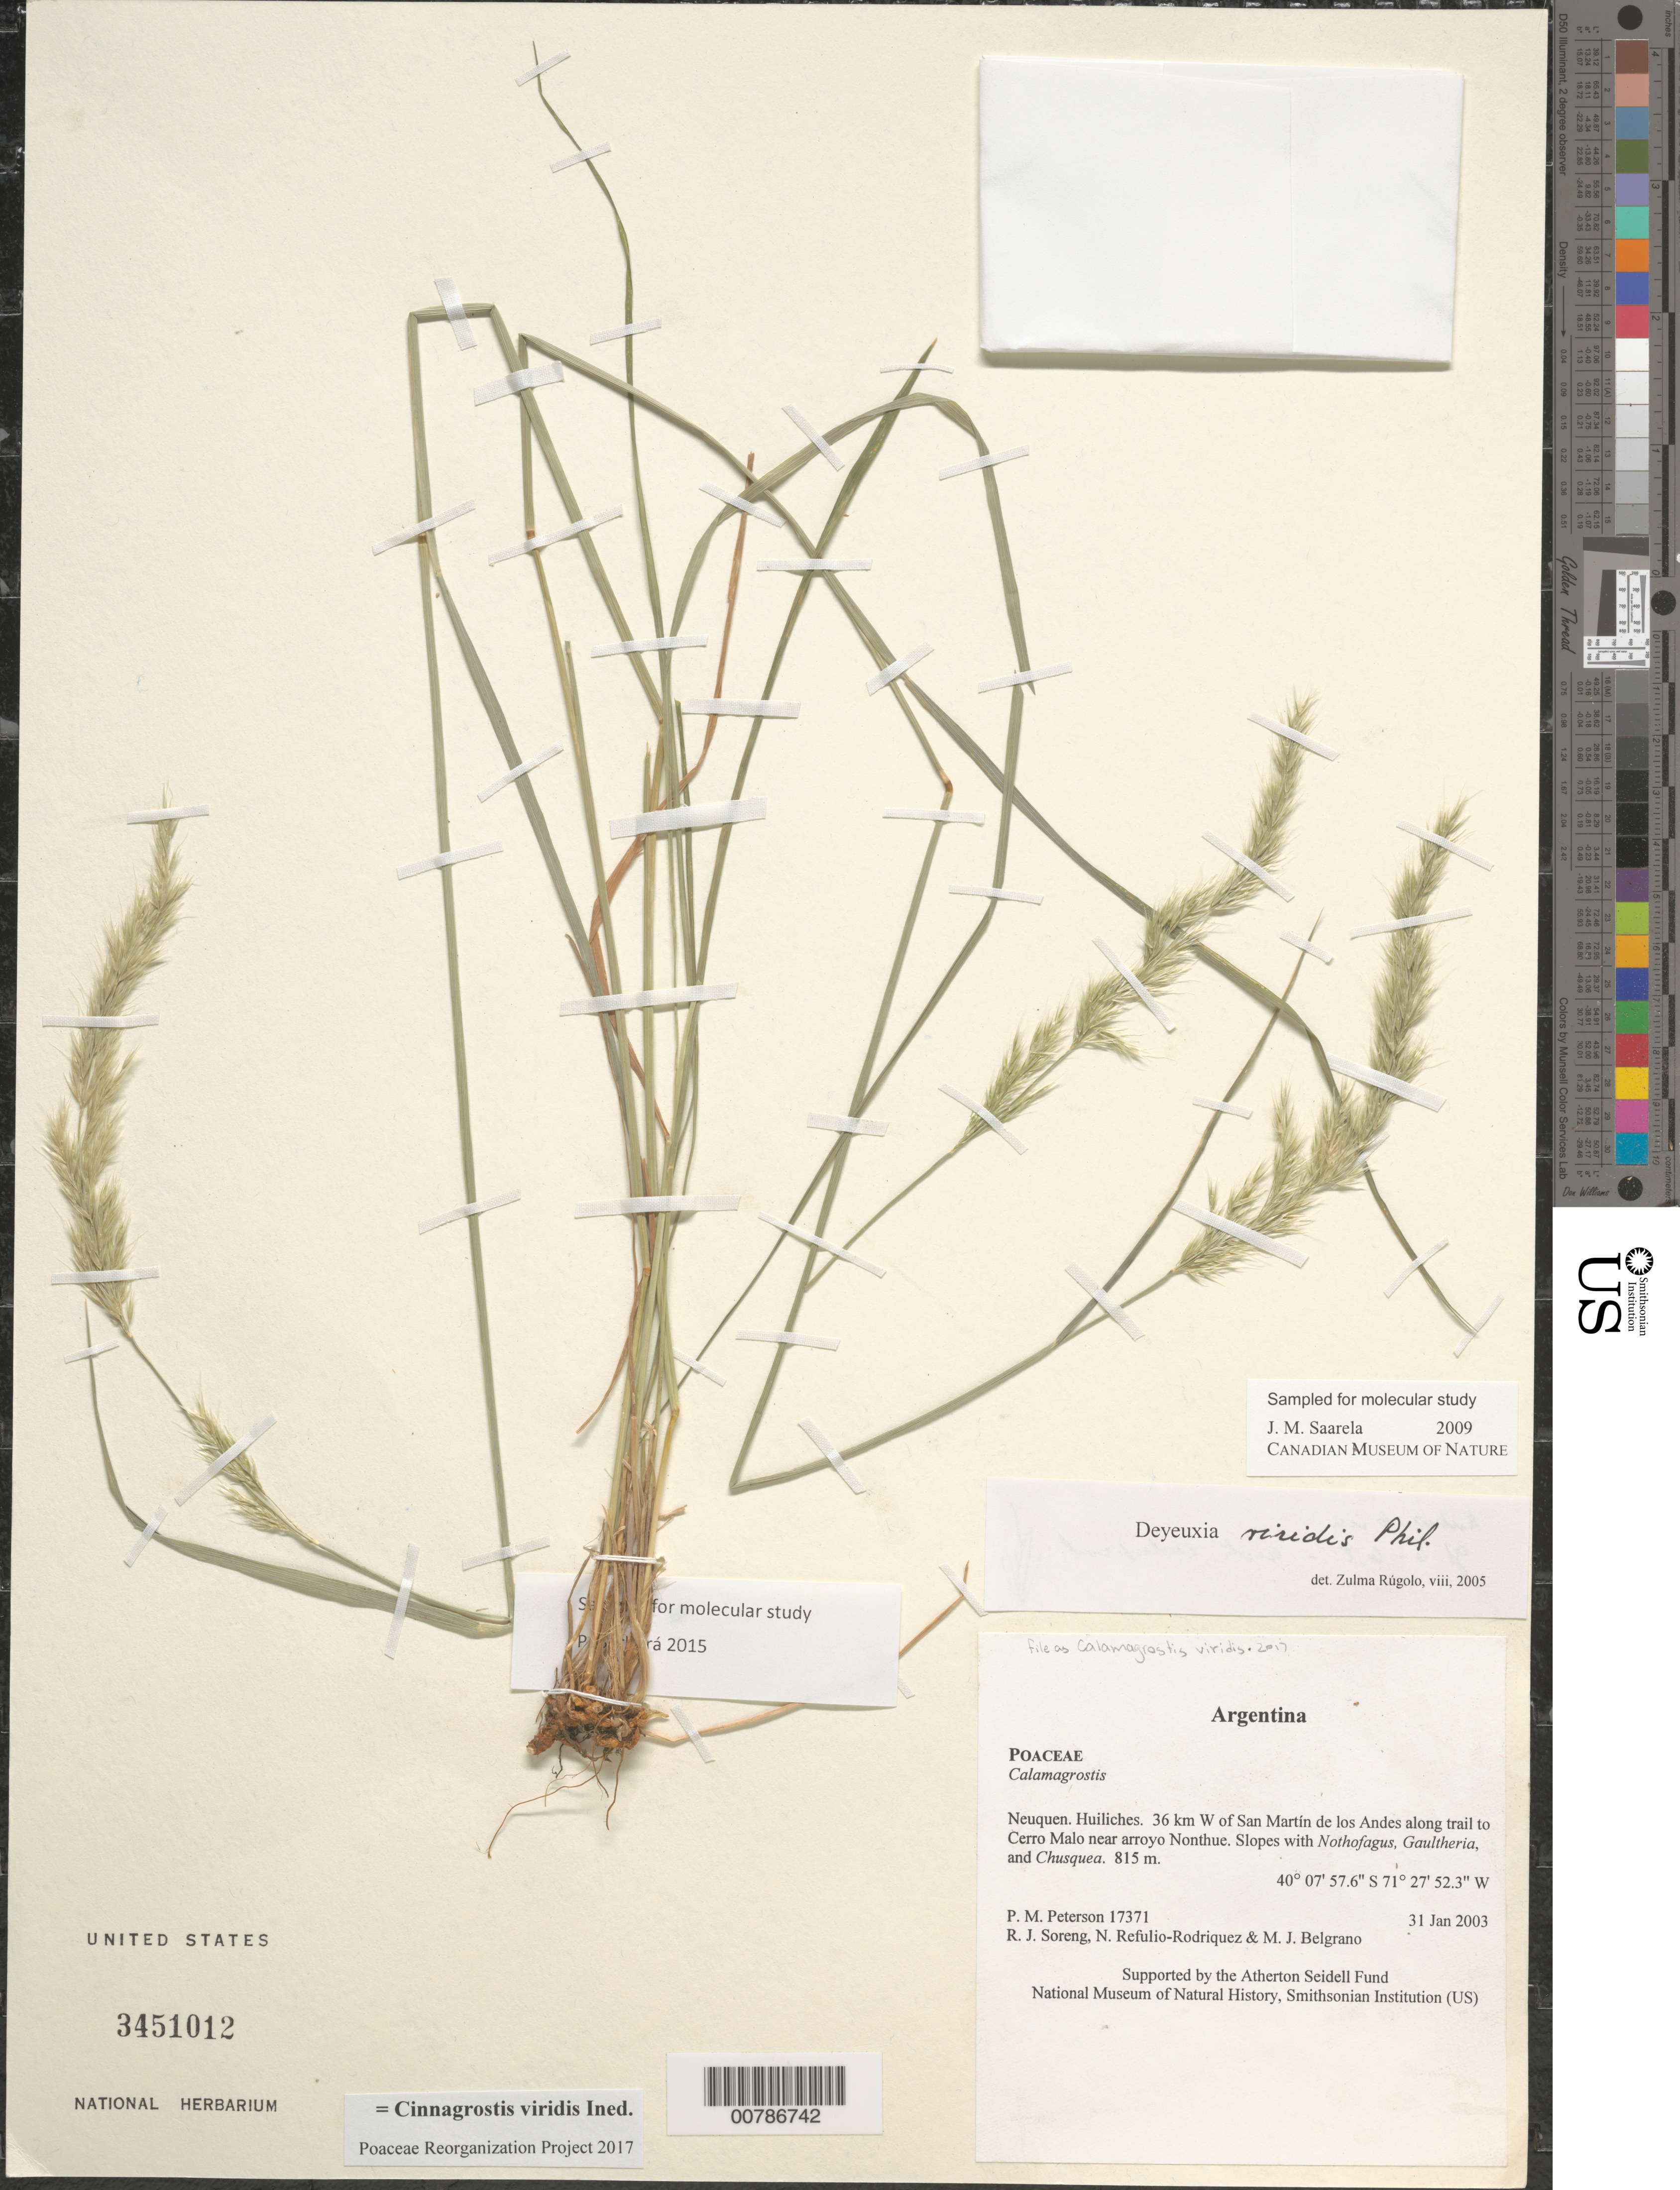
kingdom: Plantae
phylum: Tracheophyta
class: Liliopsida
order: Poales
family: Poaceae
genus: Cinnagrostis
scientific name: Cinnagrostis viridis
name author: (Phil.) P.M. Peterson et al.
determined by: Poaceae Reorganization Project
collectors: P. M. Peterson, R. J. Soreng, N. Refulio-Rodríguez & M. Belgrano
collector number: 17371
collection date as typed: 31 Jan 2003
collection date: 2003-01-31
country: Argentina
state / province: Neuquen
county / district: Huiliches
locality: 36 km W of San Martín de los Andes along trail to Cerro Malo near arroyo Nonthue. Slopes with Nothofagus, Gaultheria, and Chusquea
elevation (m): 815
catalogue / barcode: US 3451012